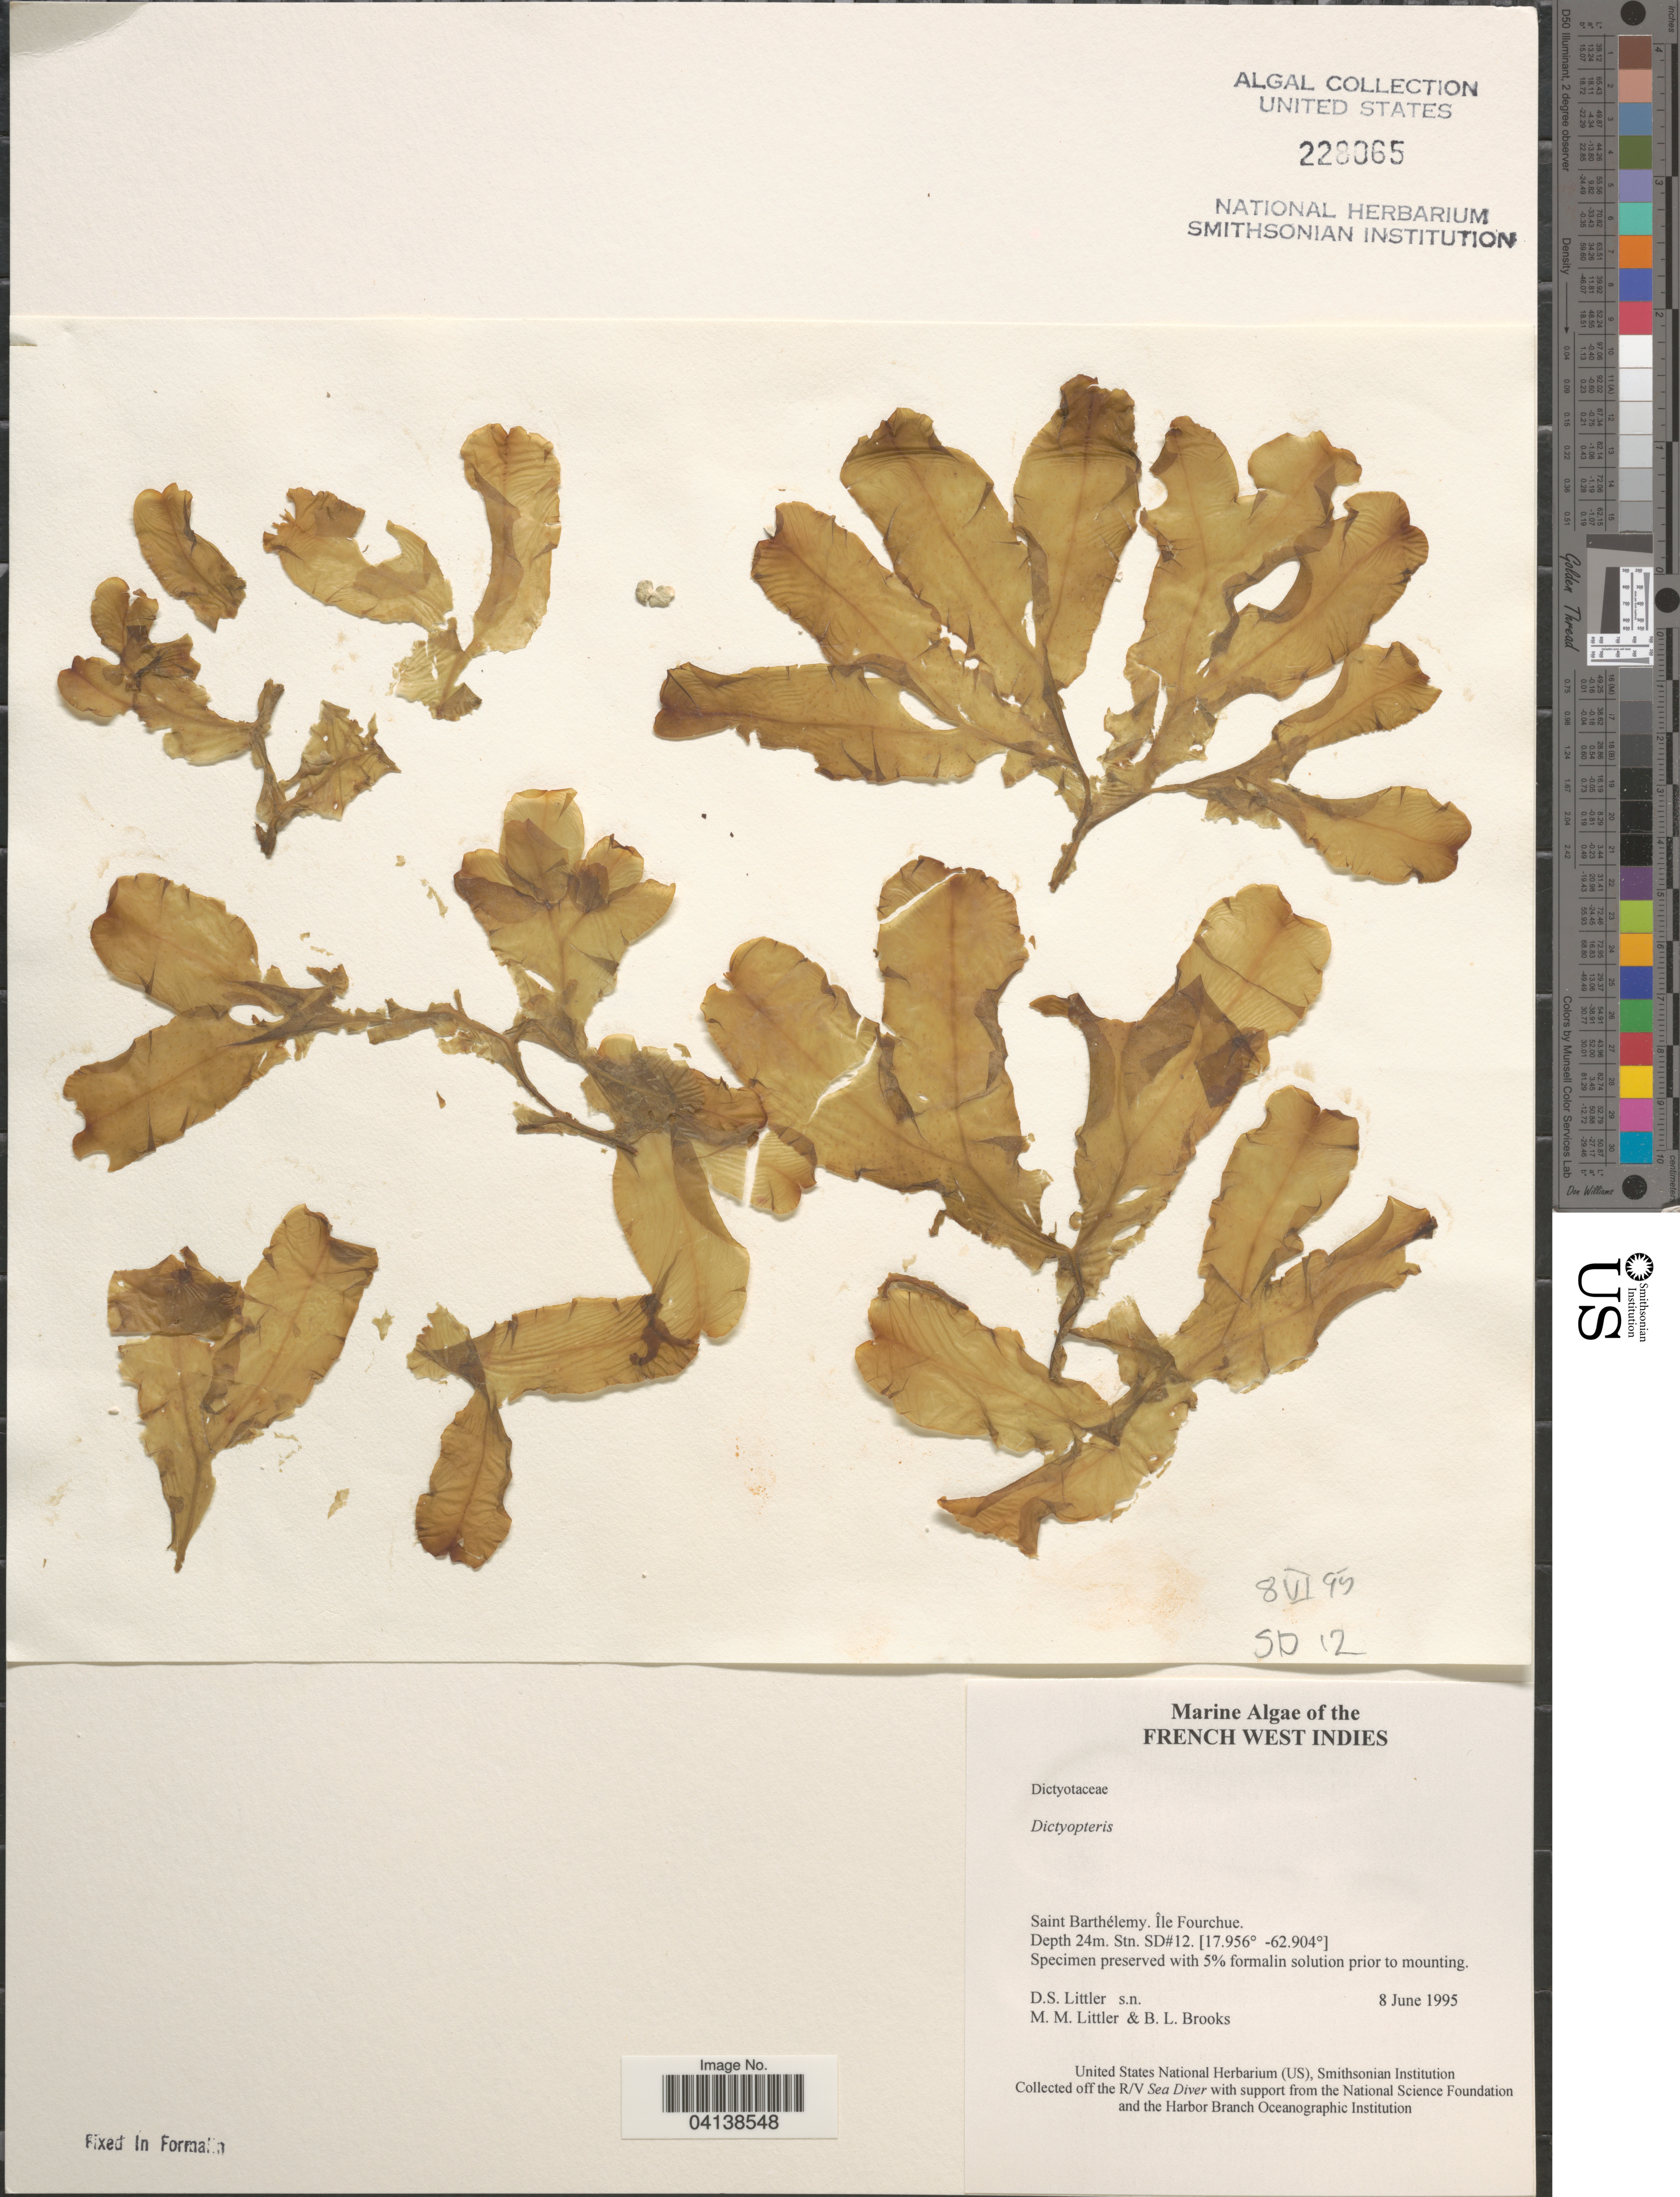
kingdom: Chromista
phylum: Ochrophyta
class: Phaeophyceae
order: Dictyotales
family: Dictyotaceae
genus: Dictyopteris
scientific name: Dictyopteris sp.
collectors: D. S. Littler & B. Brooks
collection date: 1995-06-08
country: Saint Barthélemy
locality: French West Indies. Île Fourchue. Stn. SD#12.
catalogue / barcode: US 228065